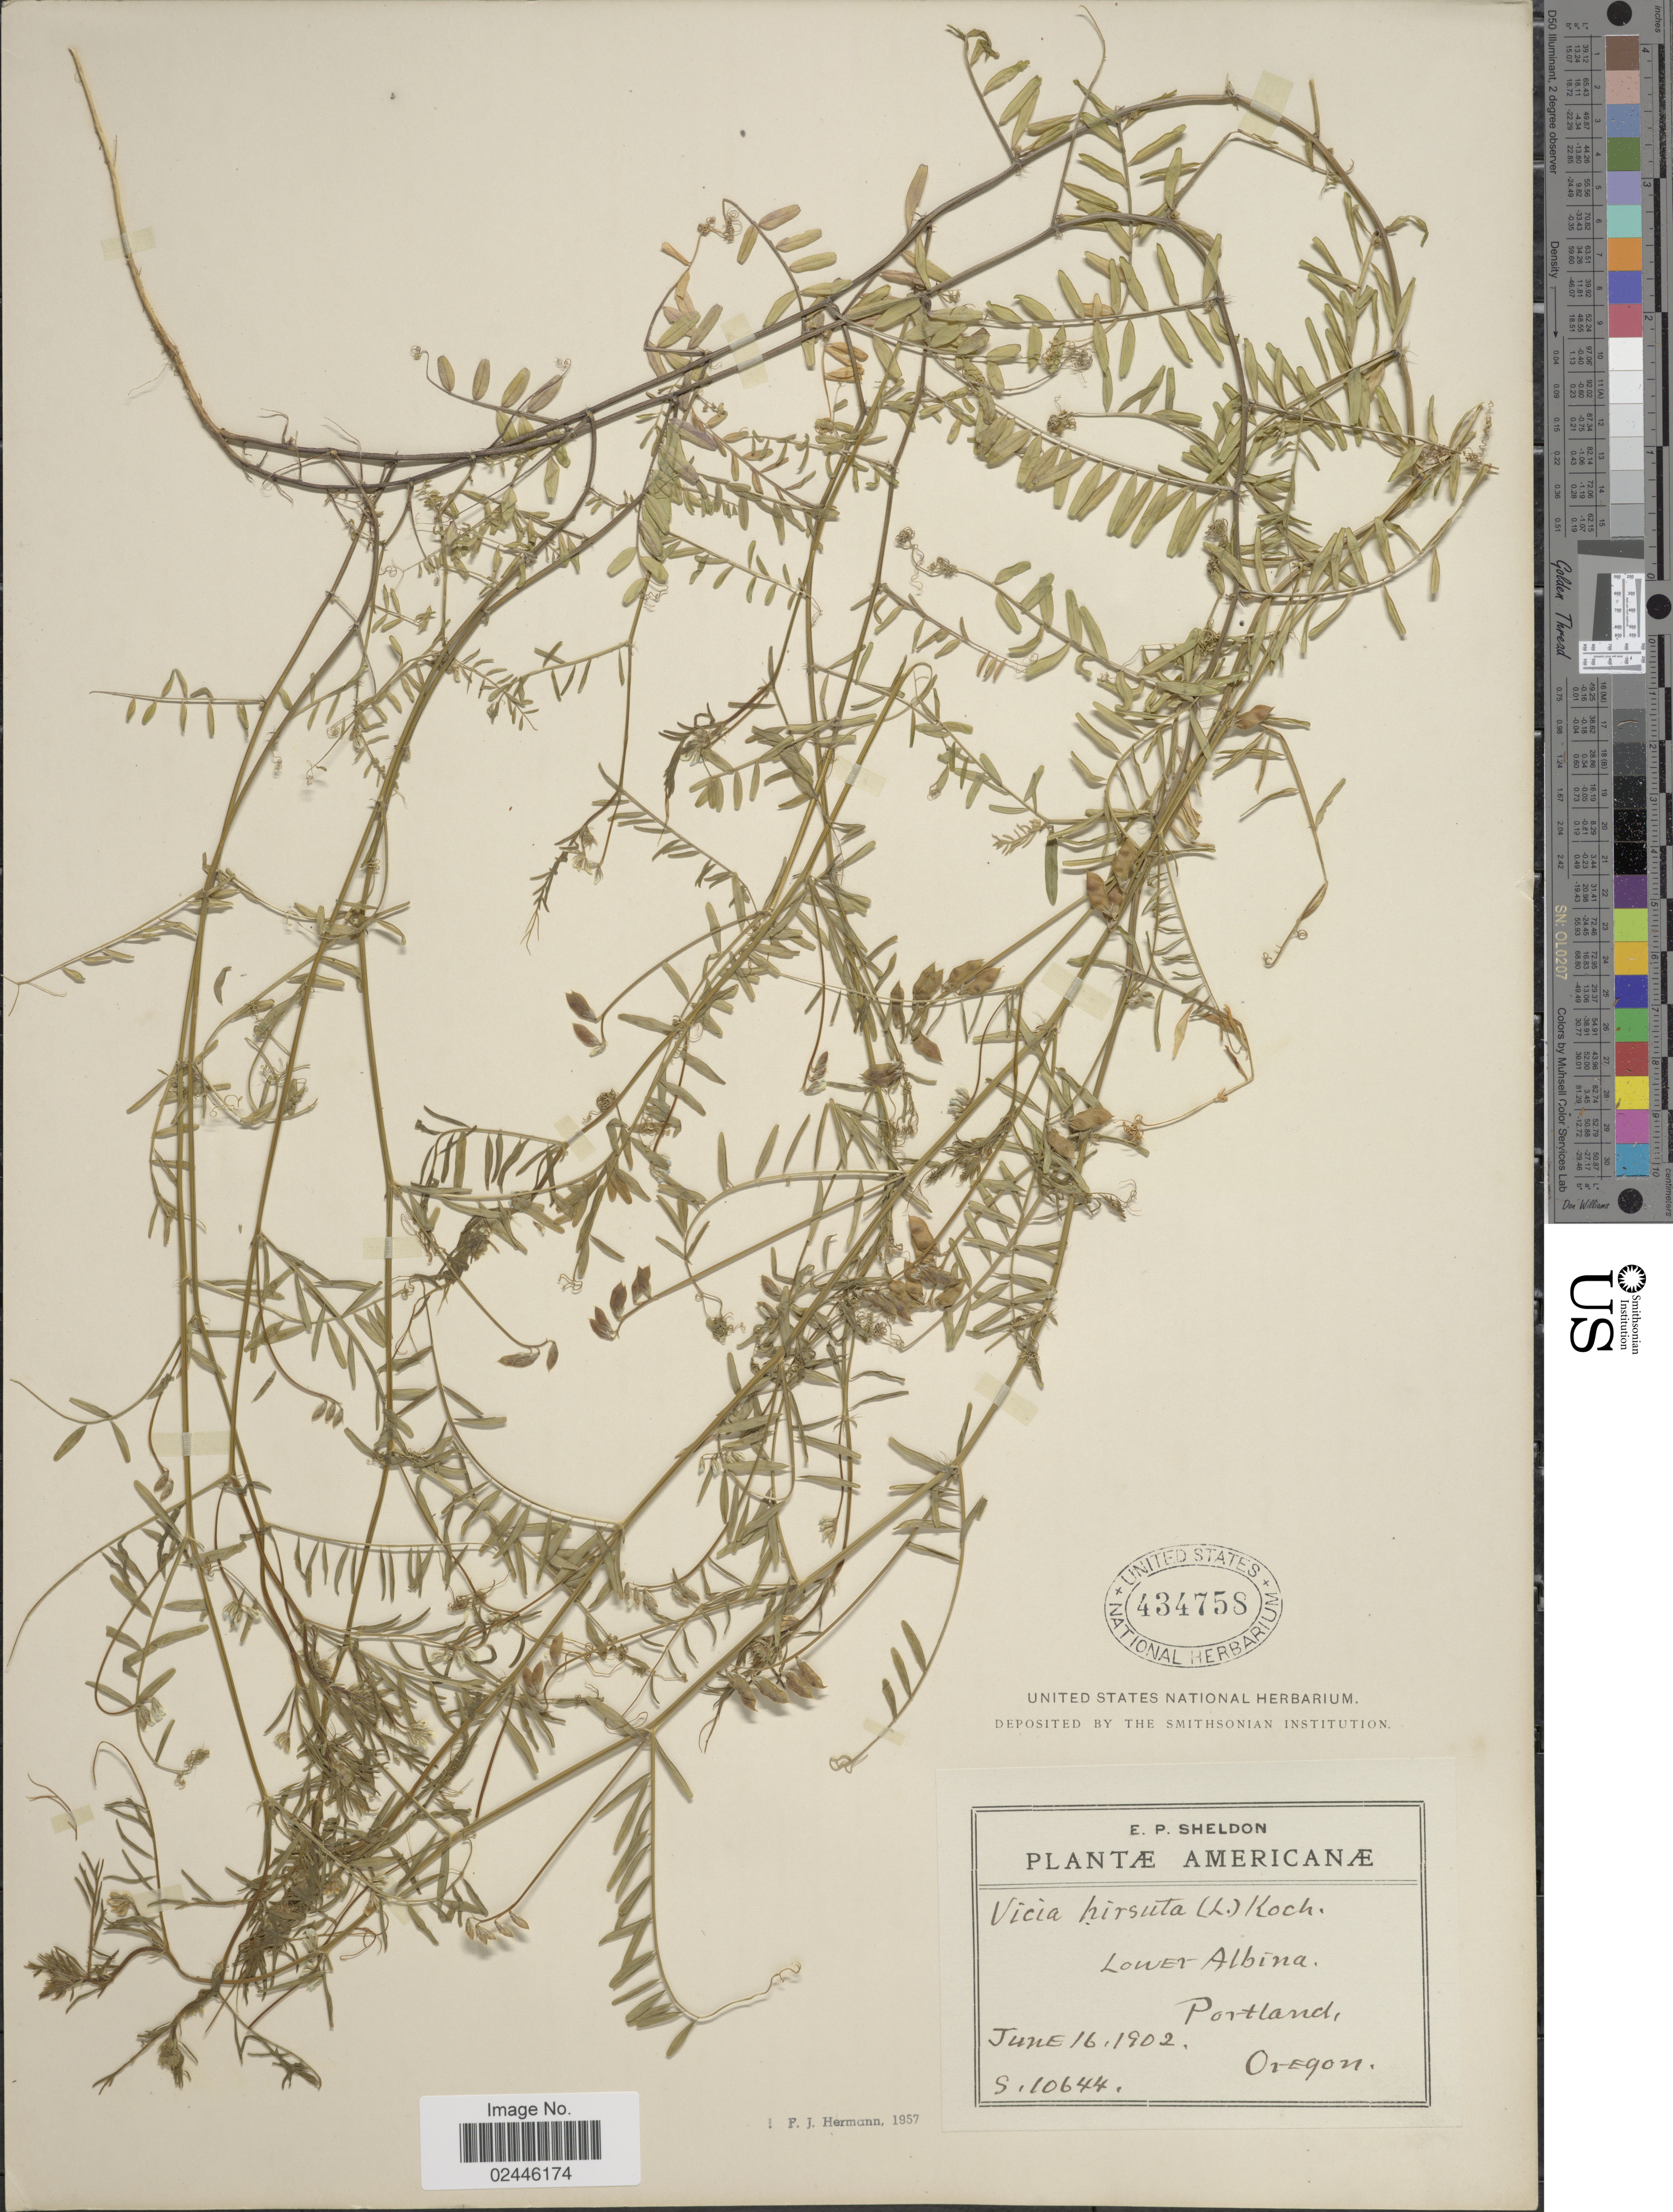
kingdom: Plantae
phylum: Tracheophyta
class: Magnoliopsida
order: Fabales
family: Fabaceae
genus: Vicia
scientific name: Vicia hirsuta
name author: (L.) A. Gray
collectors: E. P. Sheldon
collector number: S10644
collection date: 1902-06-16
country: United States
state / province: Oregon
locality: Lower Albina, Portland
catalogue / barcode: US 434758